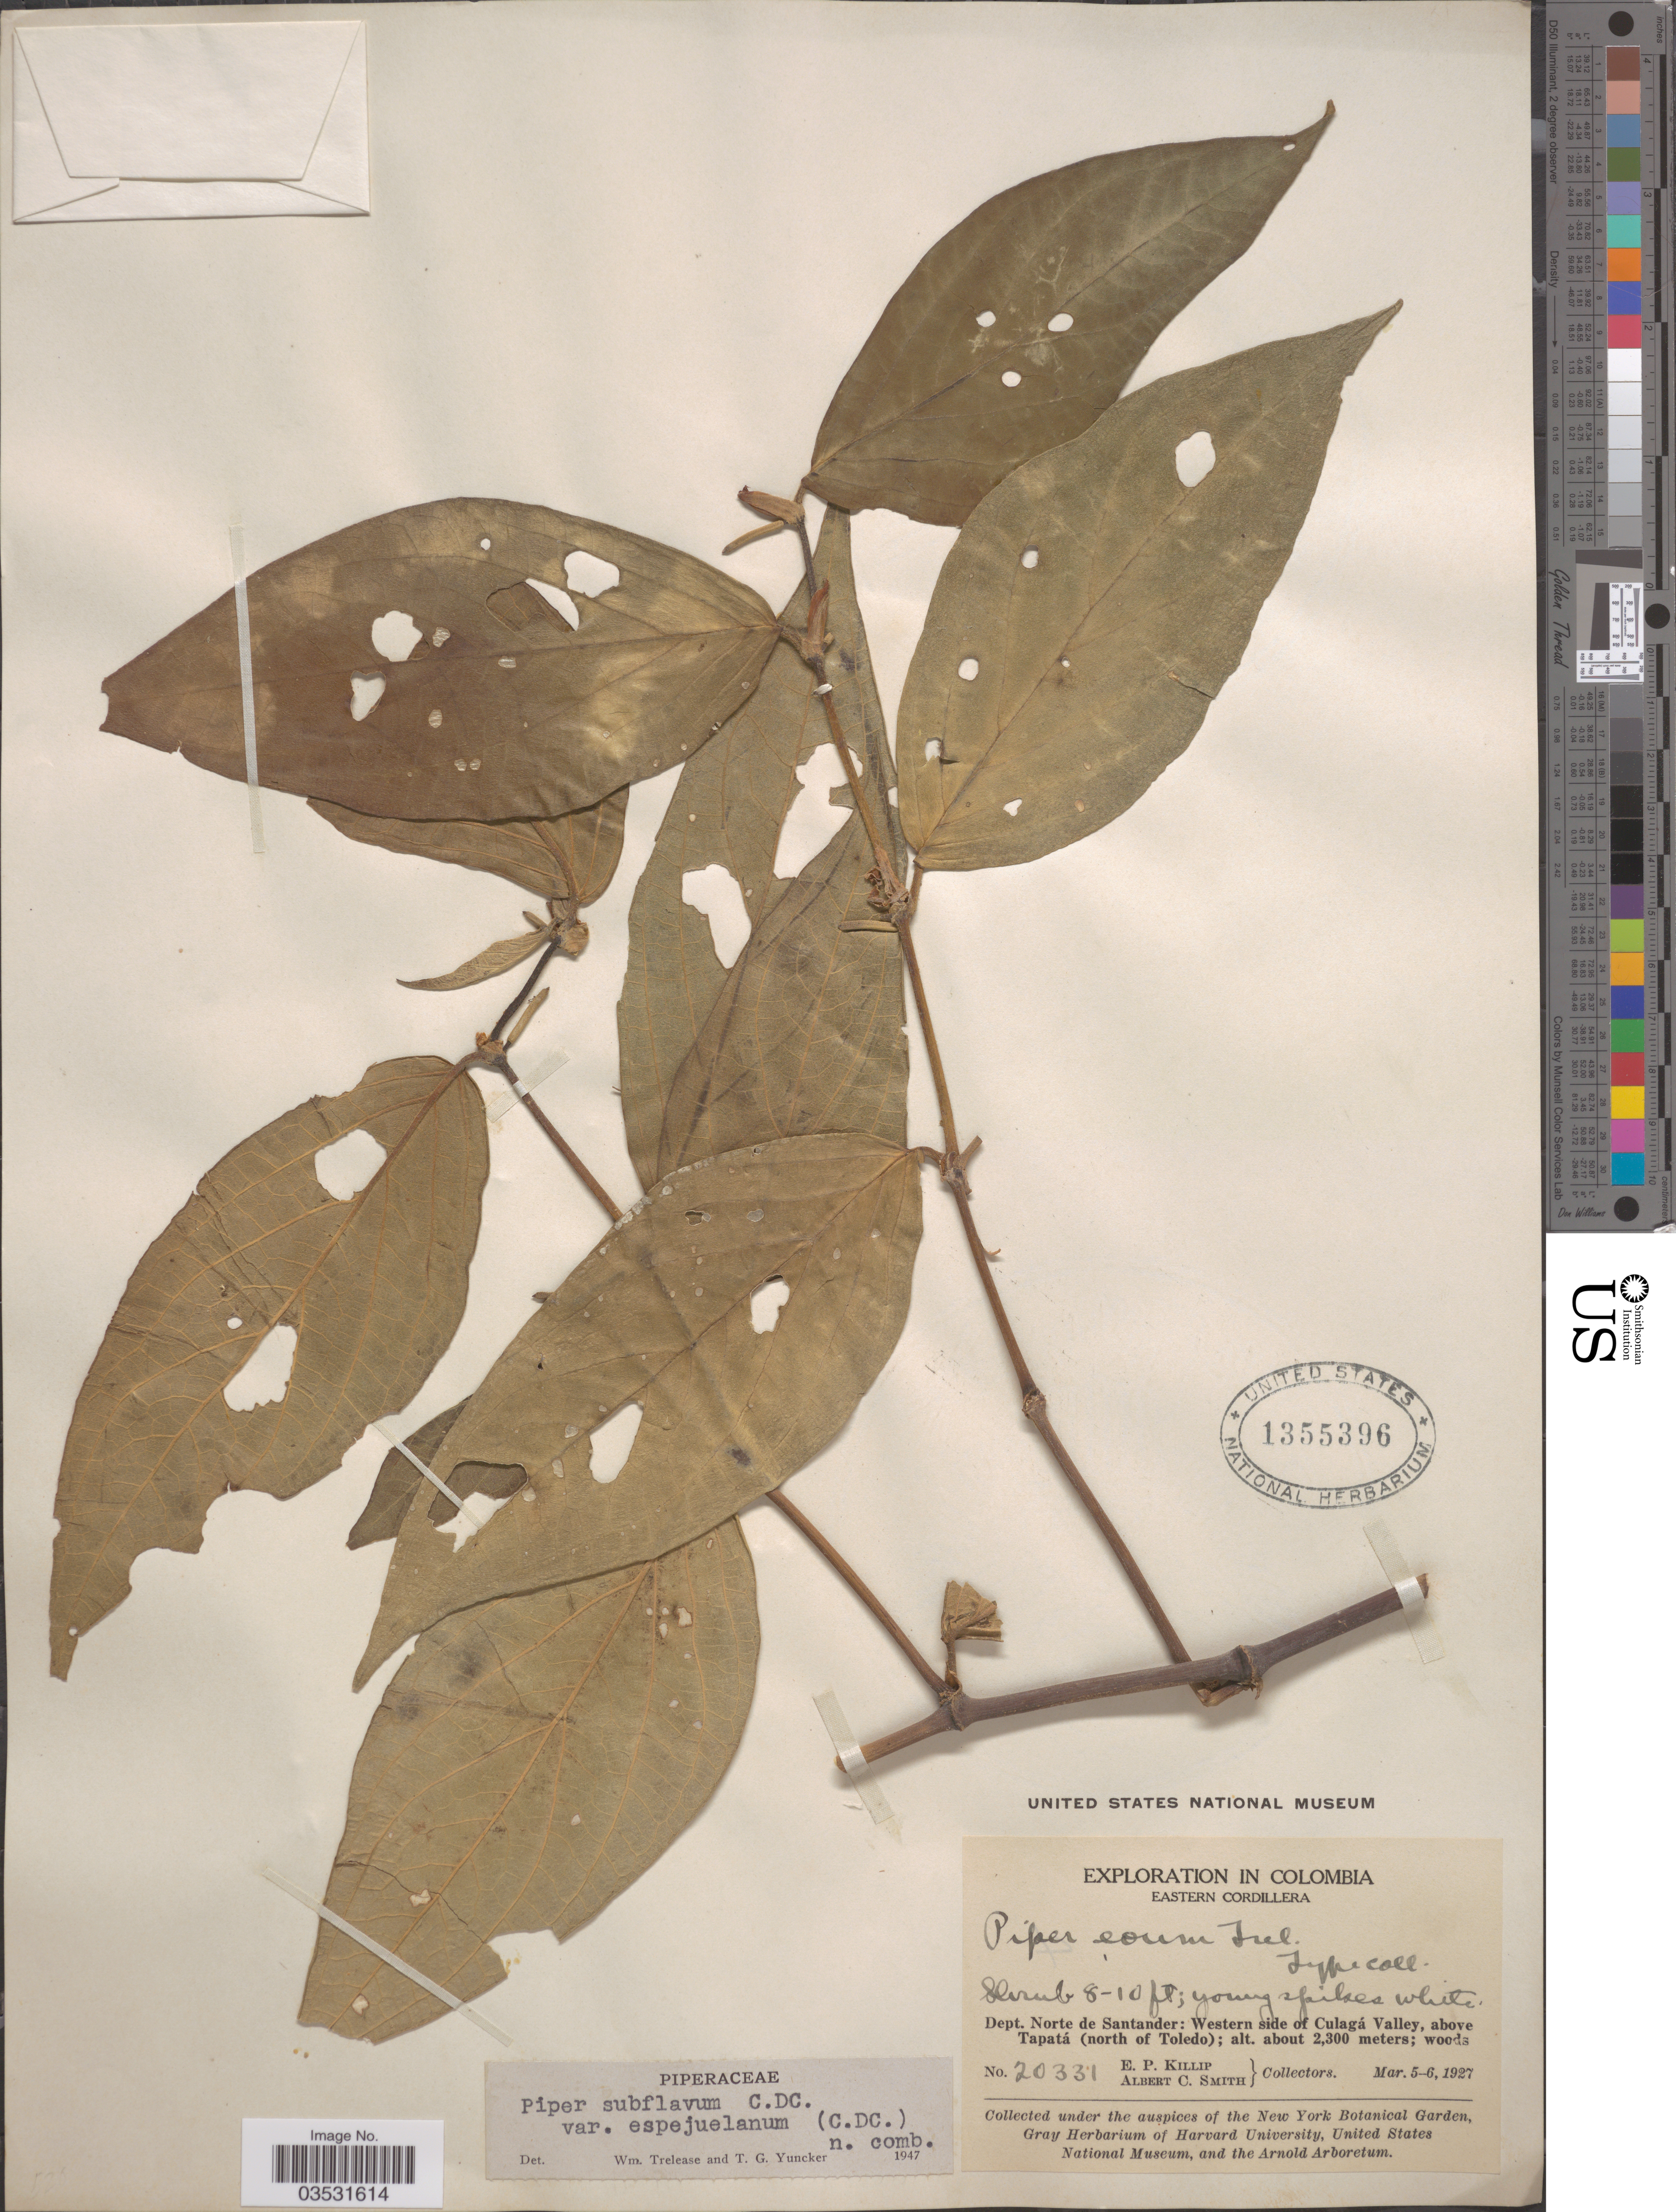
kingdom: Plantae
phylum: Tracheophyta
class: Magnoliopsida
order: Piperales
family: Piperaceae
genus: Piper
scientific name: Piper subflavum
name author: C. DC.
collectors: E. P. Killip & A. C. Smith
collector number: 20331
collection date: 1927-03-05/1927-03-06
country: Colombia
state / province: Norte de Santander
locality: Eastern Cordillera. Dept. Norte de Santander: Western side of Culagáa Valley, above Tapatá (north of Toledo).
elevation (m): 2300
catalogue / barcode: US 1355396